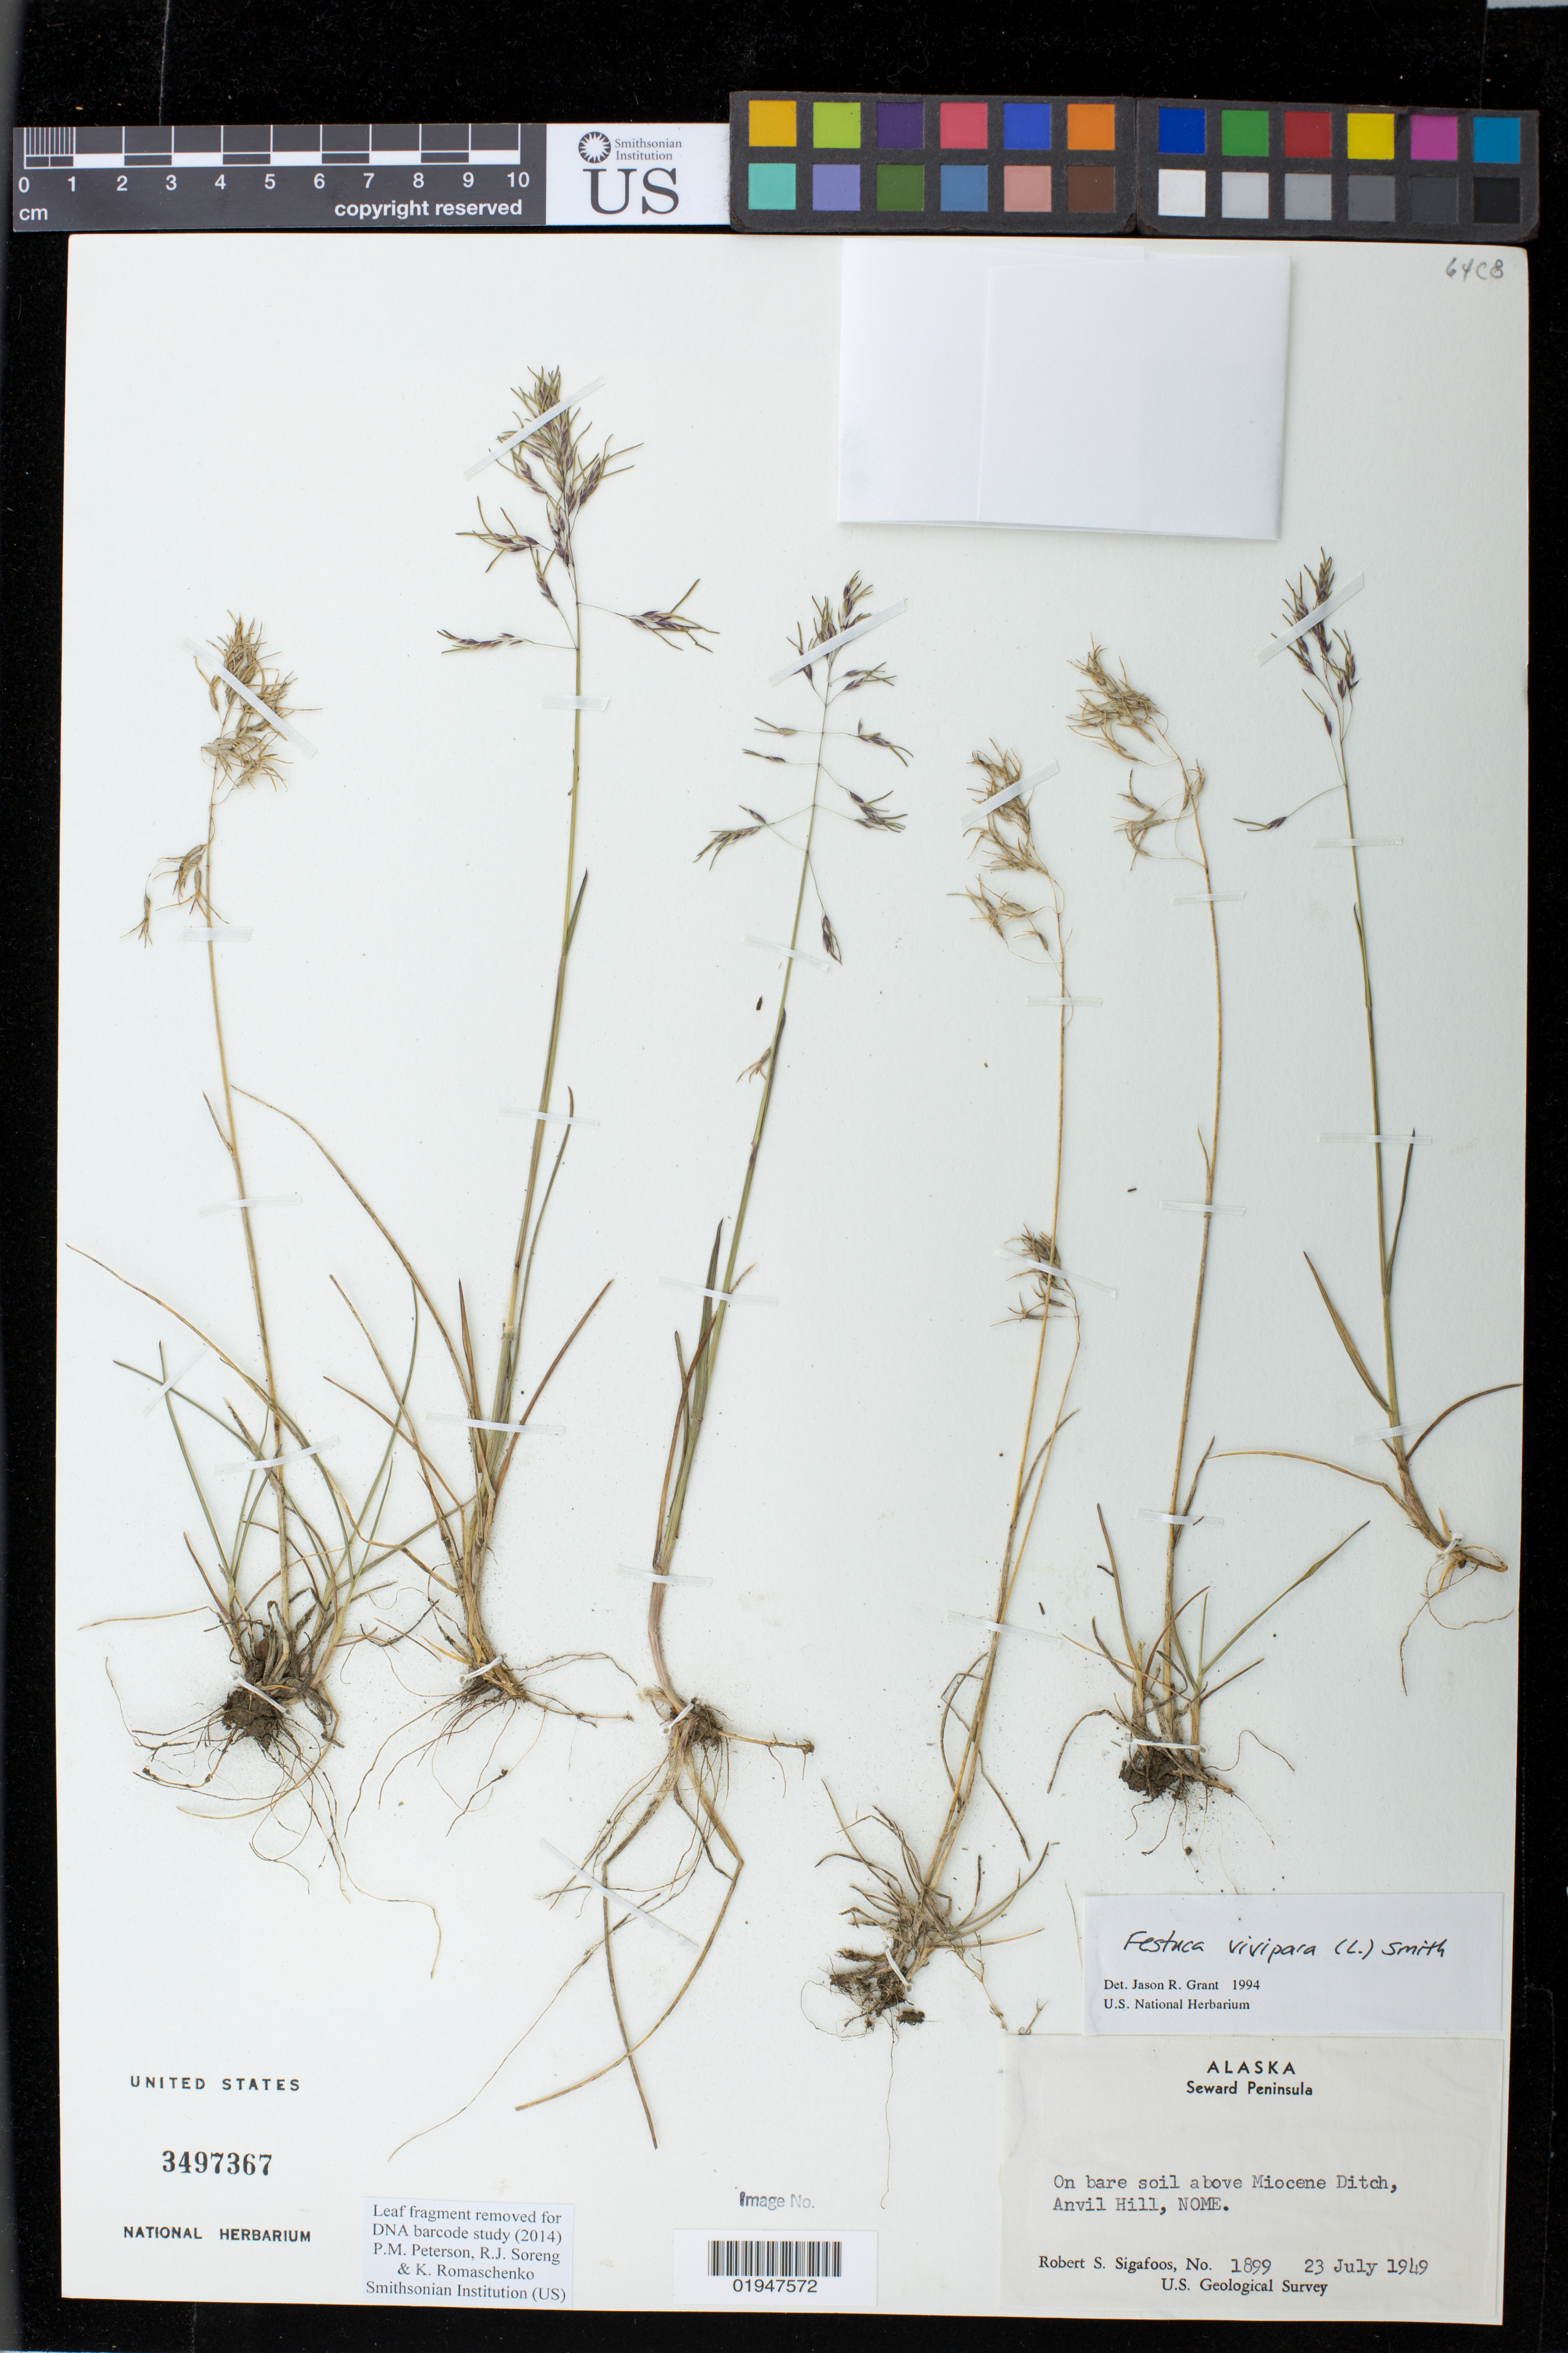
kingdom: Plantae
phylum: Tracheophyta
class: Liliopsida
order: Poales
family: Poaceae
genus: Festuca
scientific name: Festuca vivipara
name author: (L.) Sm.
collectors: R. Sigafoos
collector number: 1899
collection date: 1949-07-23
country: United States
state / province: Alaska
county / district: Nome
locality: Anvil Hill, NOME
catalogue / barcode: US 3497367